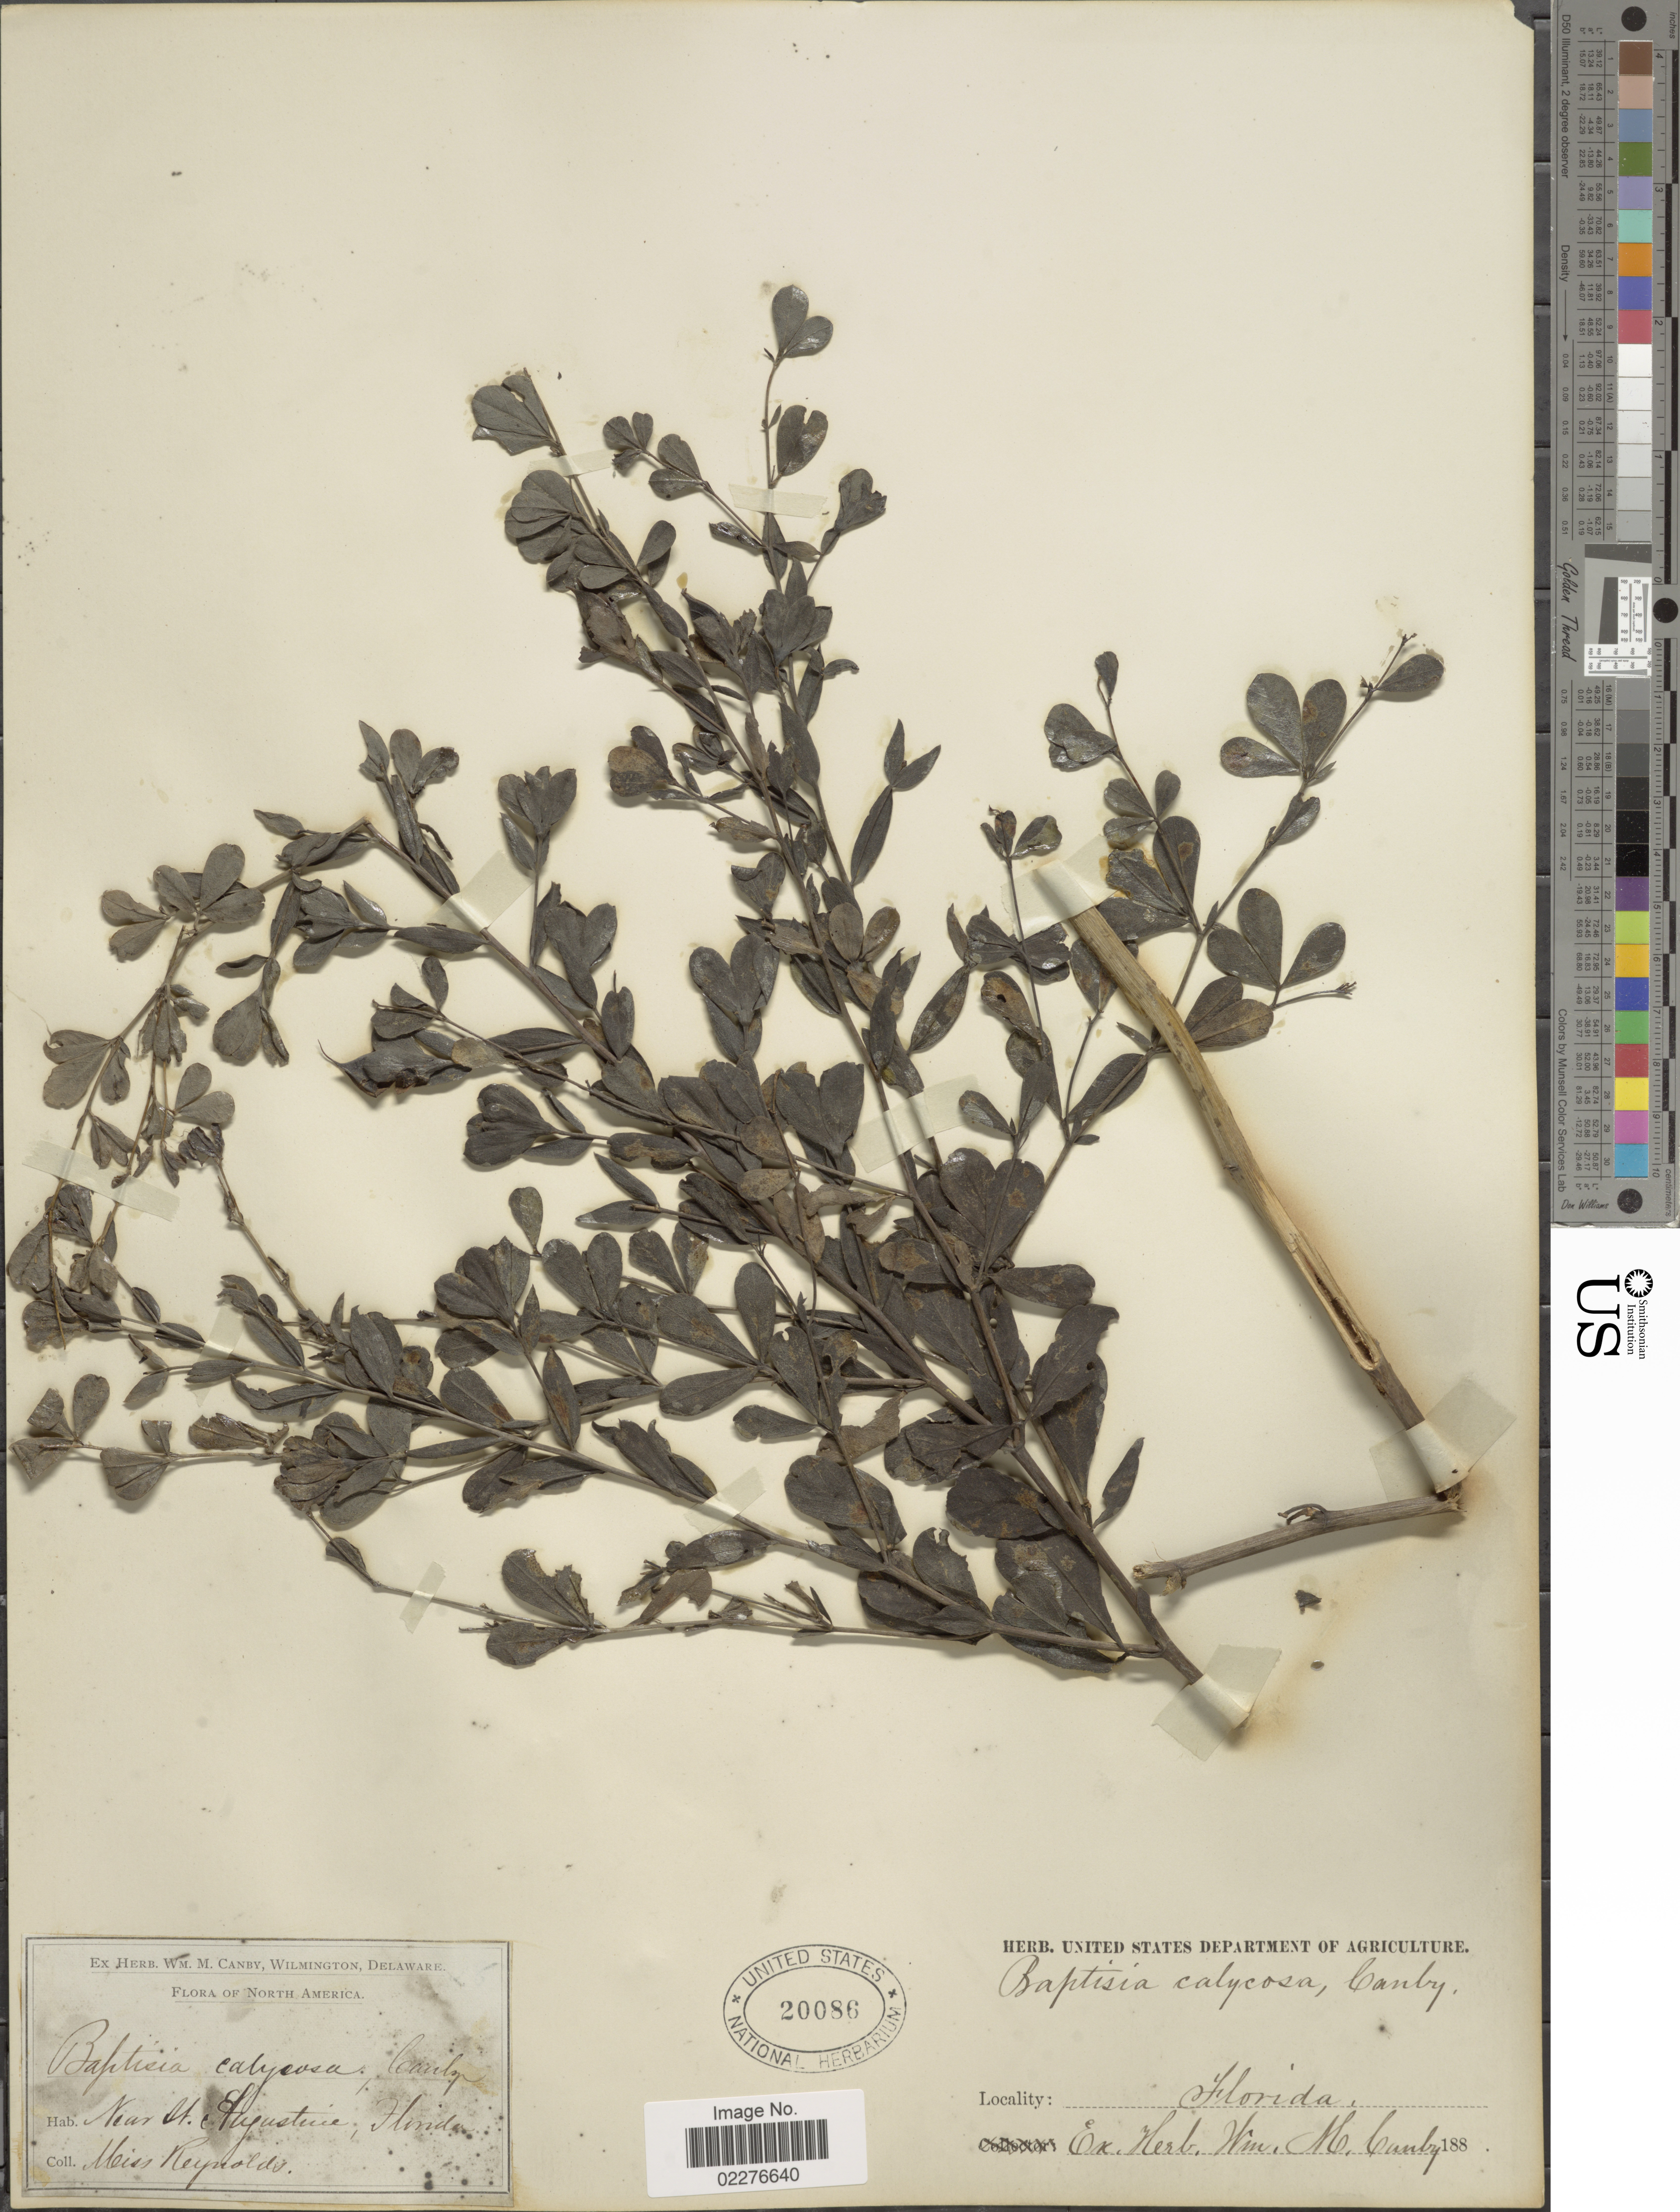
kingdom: Plantae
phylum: Tracheophyta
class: Magnoliopsida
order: Fabales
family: Fabaceae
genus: Baptisia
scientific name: Baptisia calycosa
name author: Canby & Chapm.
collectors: -. Reynolds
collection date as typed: Transcribed d/m/y: //188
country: United States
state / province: Florida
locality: Near St Augustine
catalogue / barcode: US 20086